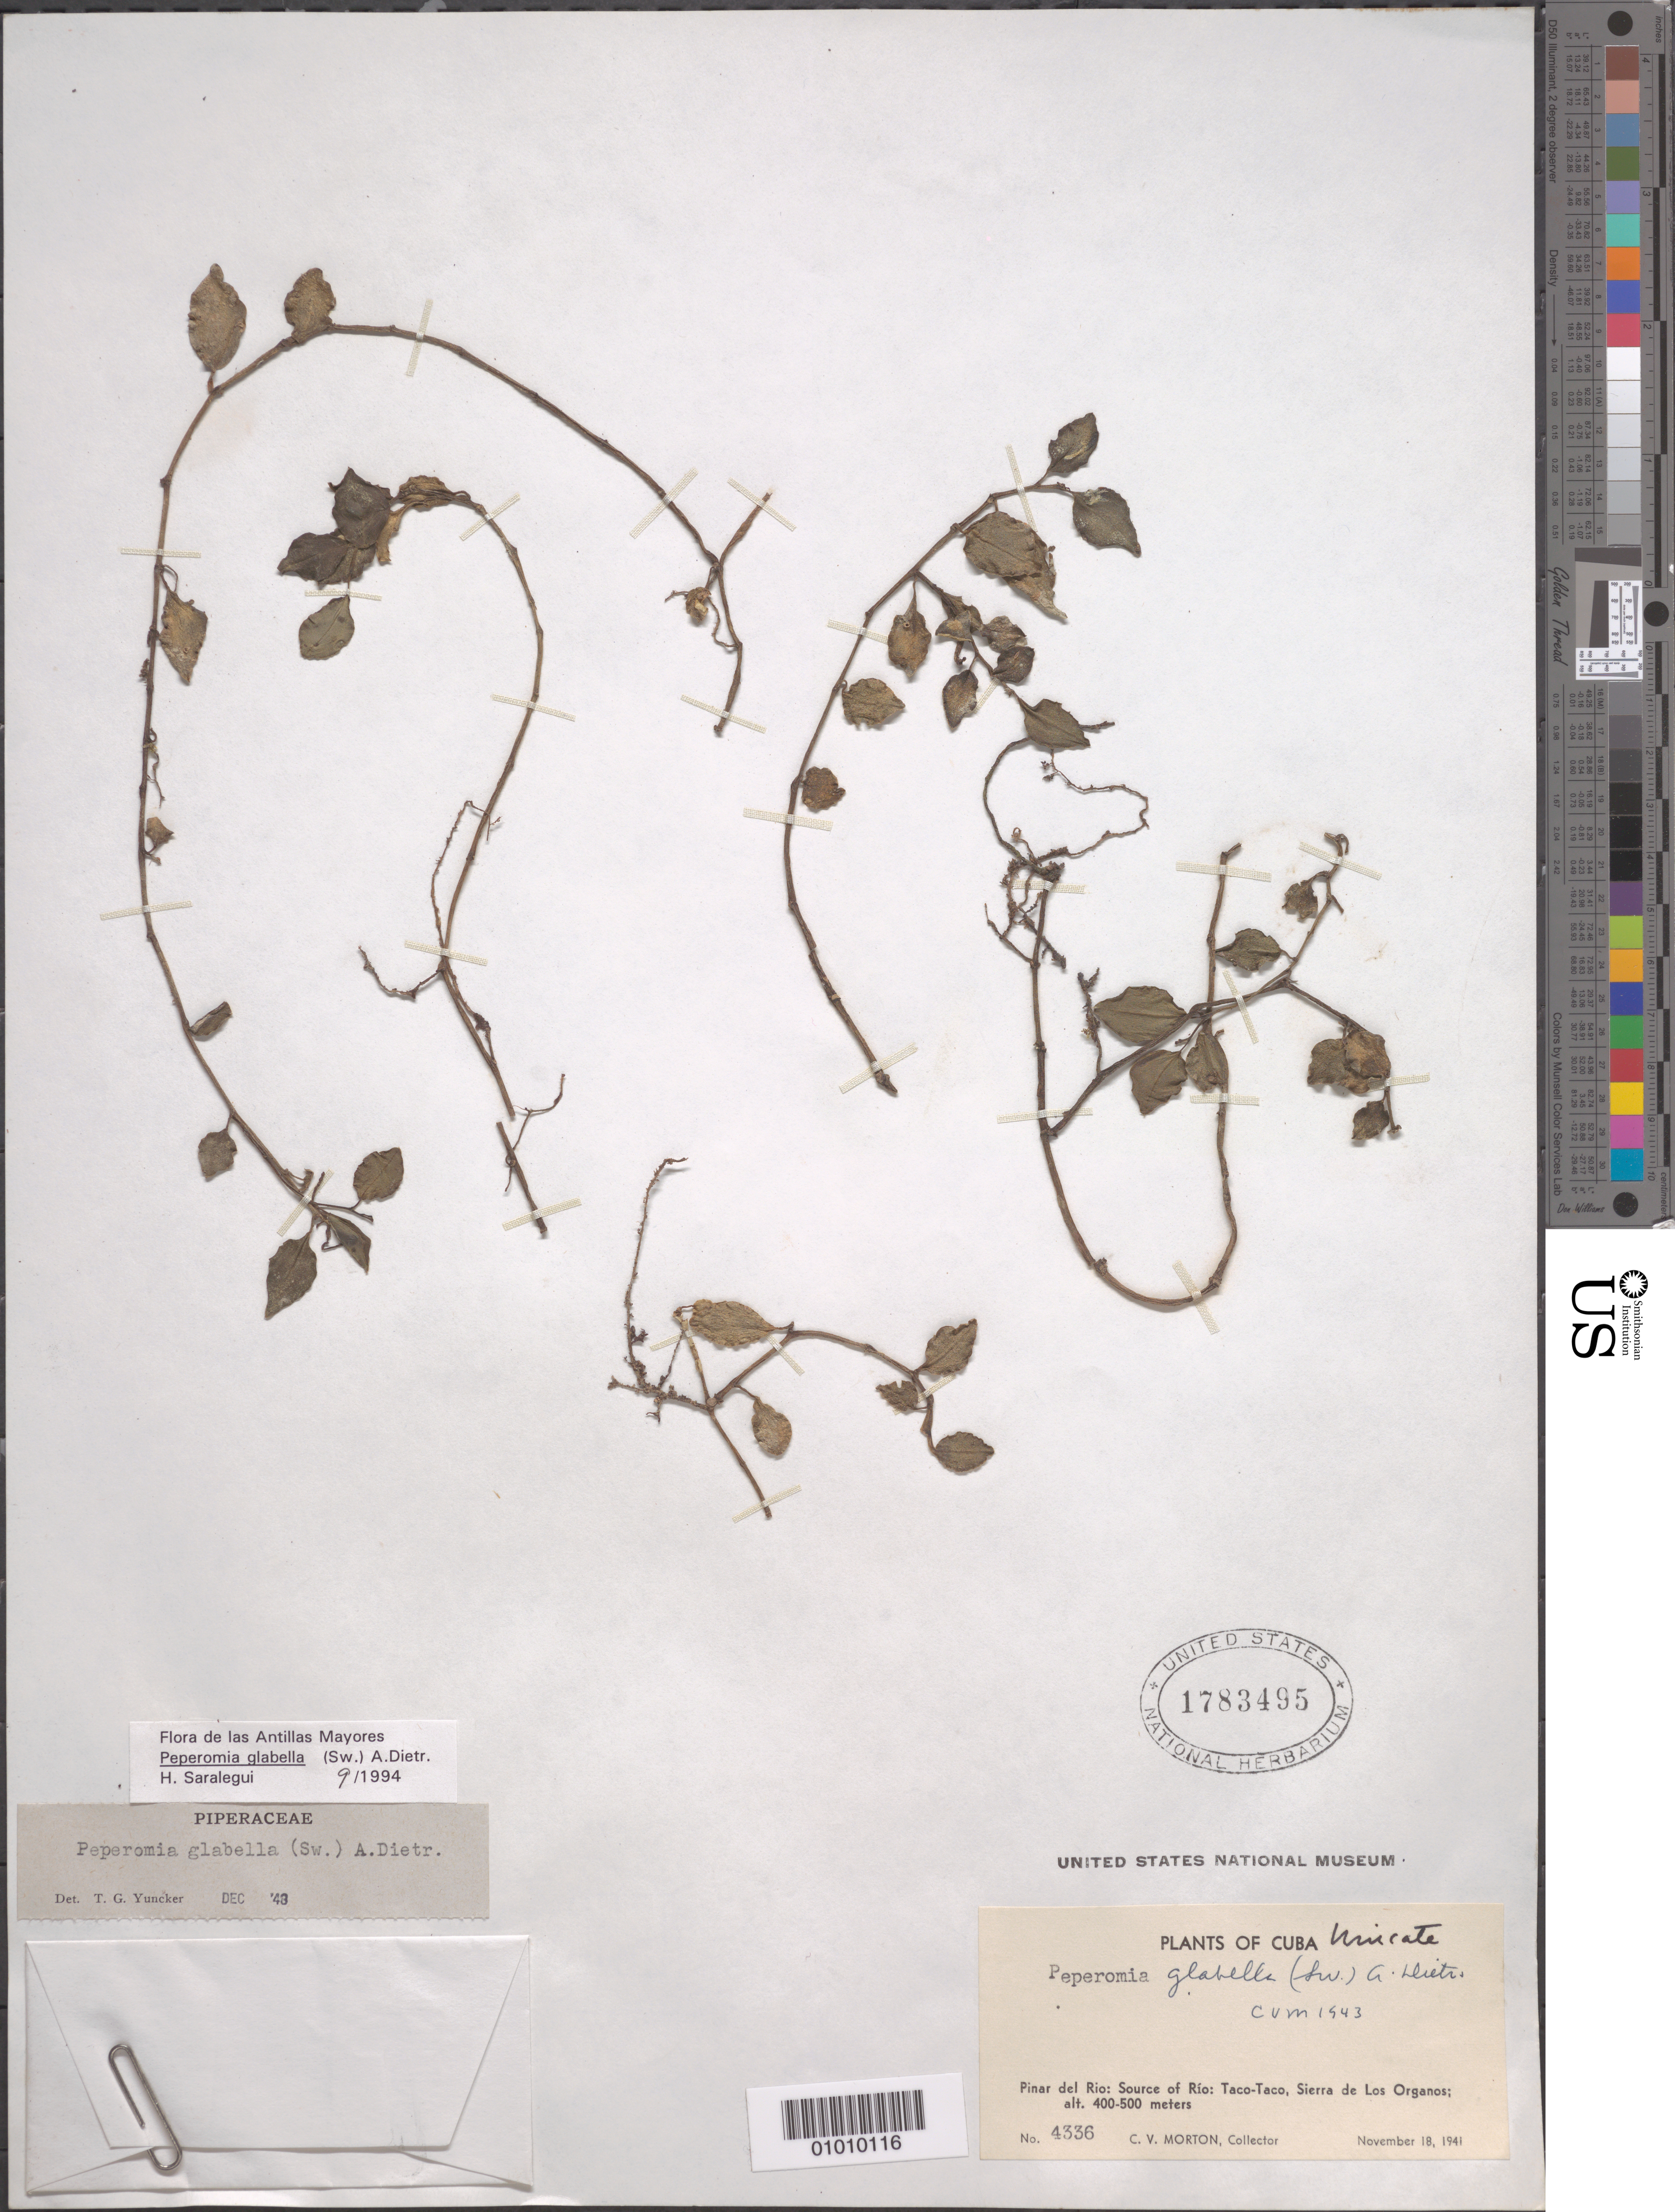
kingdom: Plantae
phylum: Tracheophyta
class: Magnoliopsida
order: Piperales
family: Piperaceae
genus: Peperomia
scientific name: Peperomia glabella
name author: (Sw.) A. Dietr.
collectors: C. V. Morton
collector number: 4336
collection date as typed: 18 Nov 1941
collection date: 1941-11-18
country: Cuba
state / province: Pinar del Rio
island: Cuba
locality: Pinar del Rio: Source of Rio: Taco-Taco, Sierra de los Organos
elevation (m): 400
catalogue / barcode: US 1783495